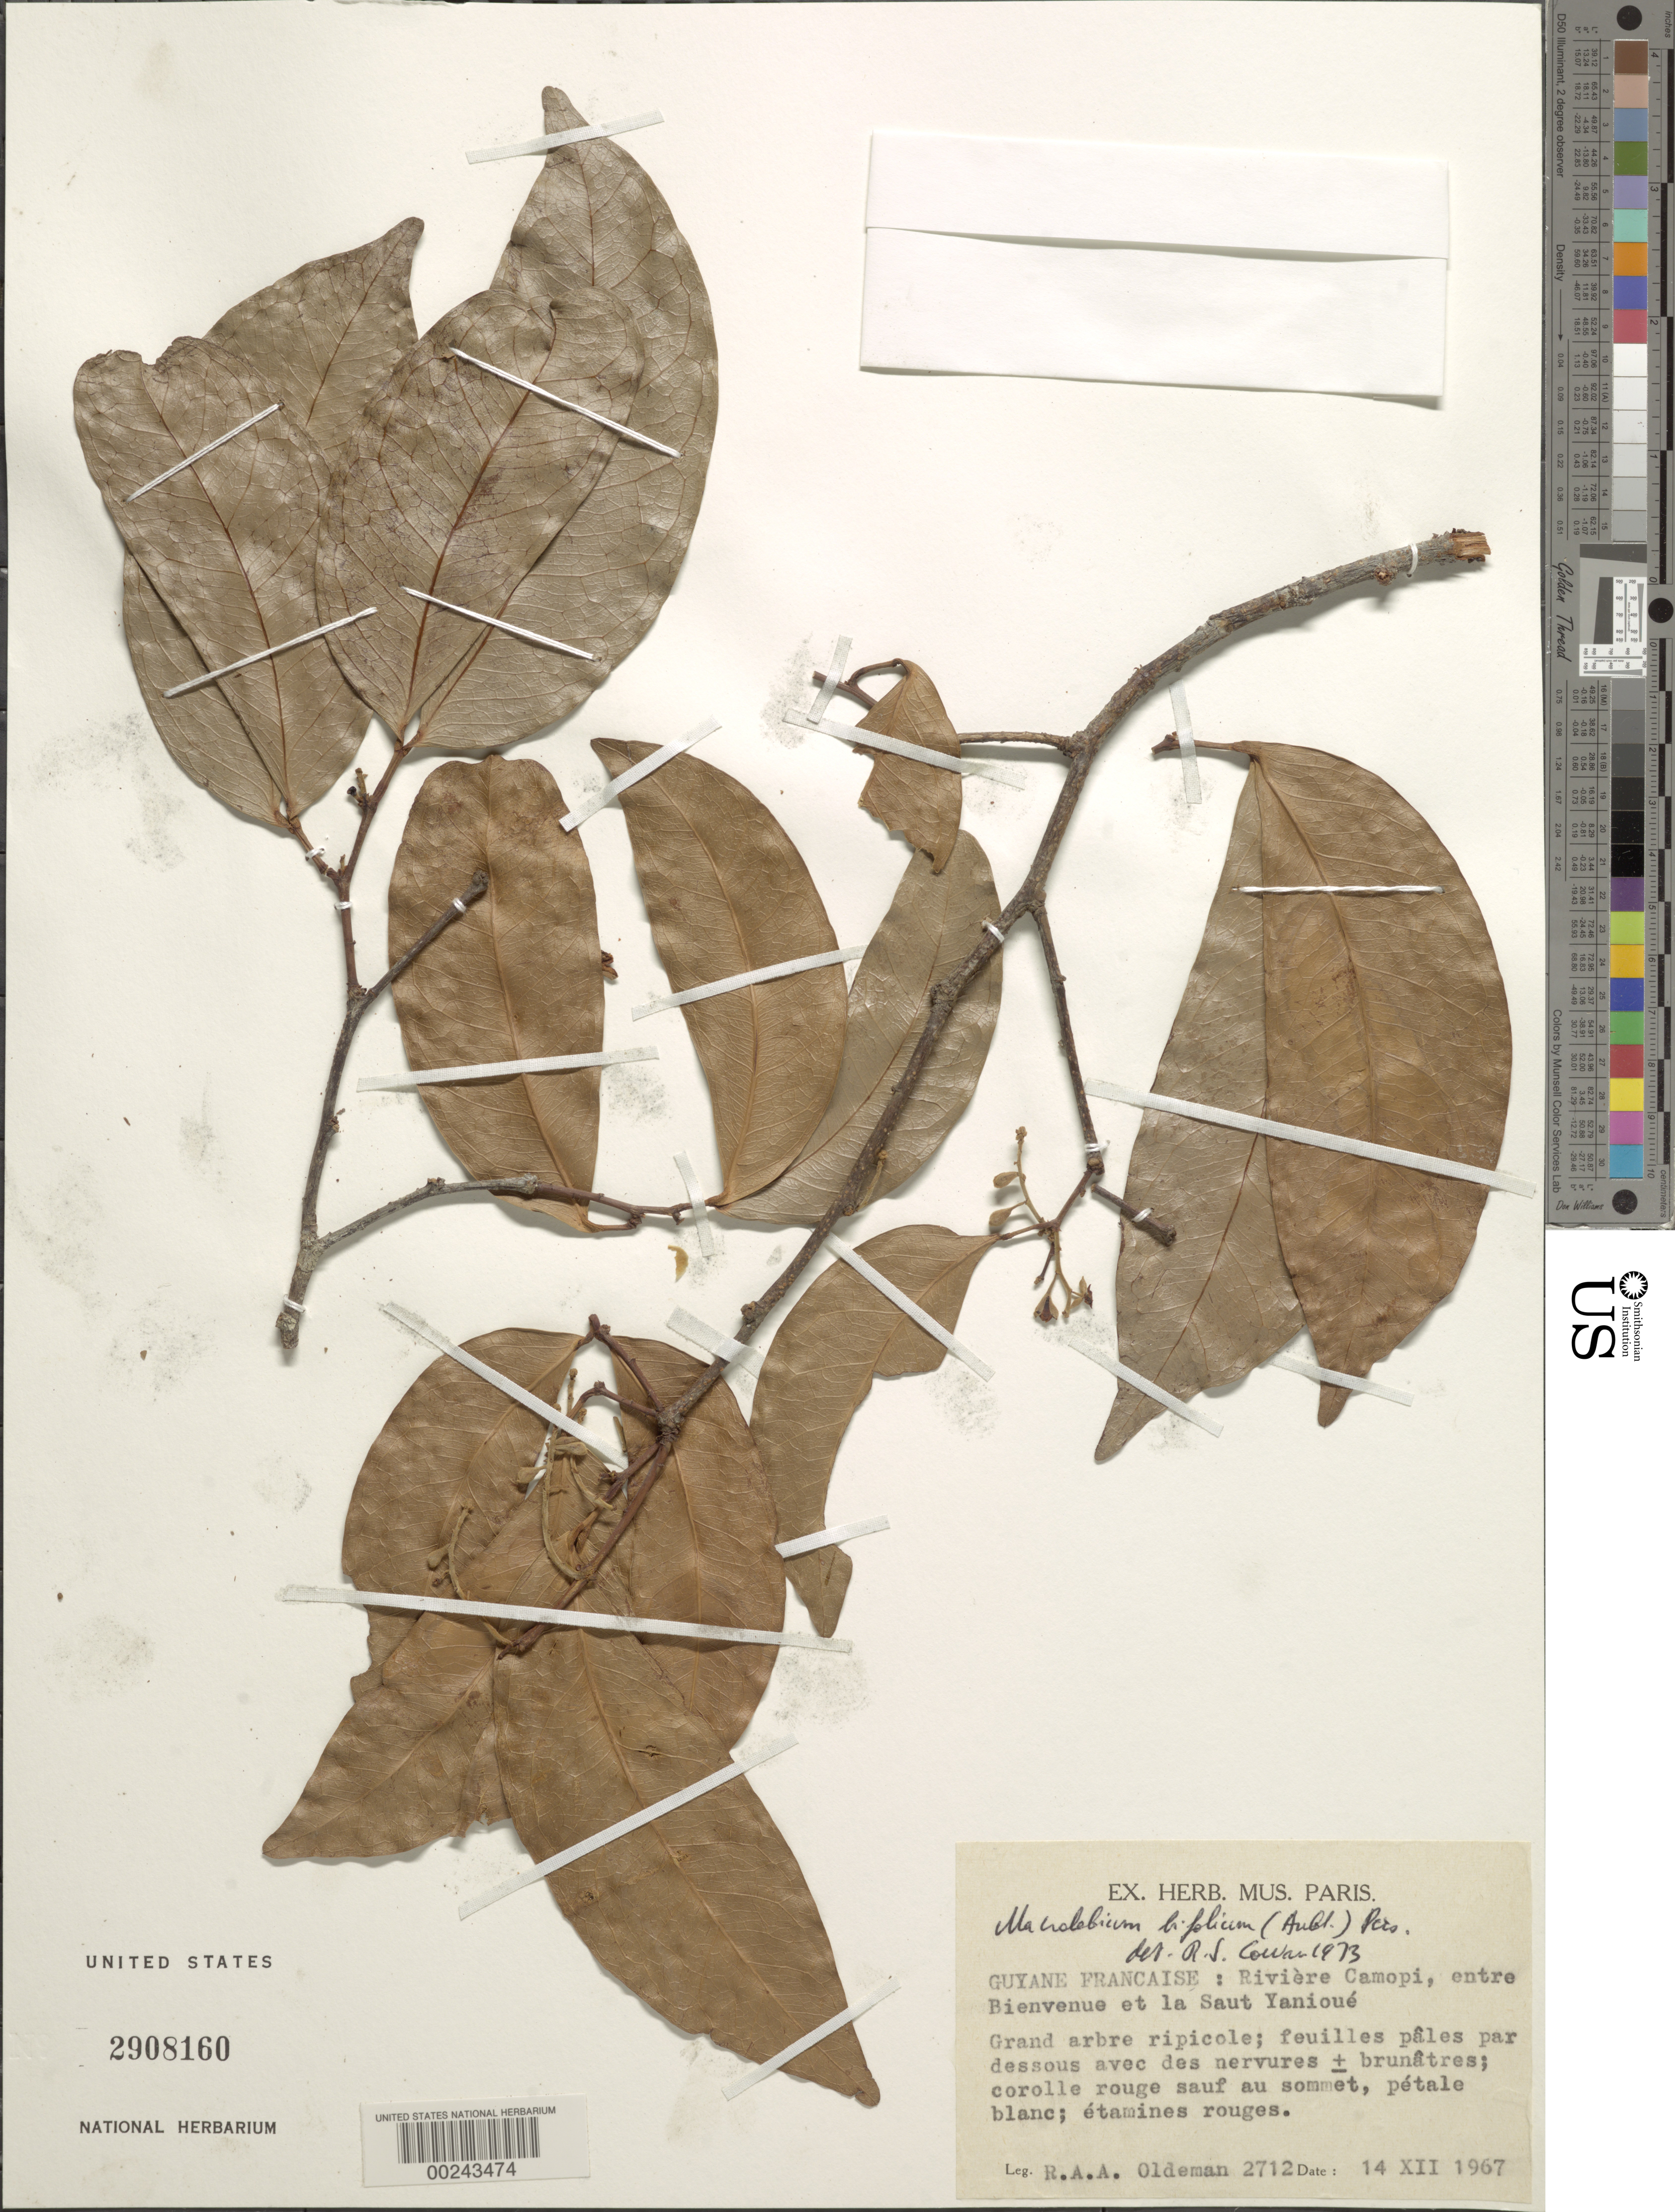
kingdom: Plantae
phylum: Tracheophyta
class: Magnoliopsida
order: Fabales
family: Fabaceae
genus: Macrolobium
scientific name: Macrolobium bifolium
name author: (Aubl.) Pers.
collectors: R. Oldeman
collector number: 2712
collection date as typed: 14 Dec 1967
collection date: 1967-12-14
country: French Guiana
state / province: Cayenne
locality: River camopi, between bienvenue and the saut yanioue. [former arrondissement of inini.]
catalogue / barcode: US 2908160